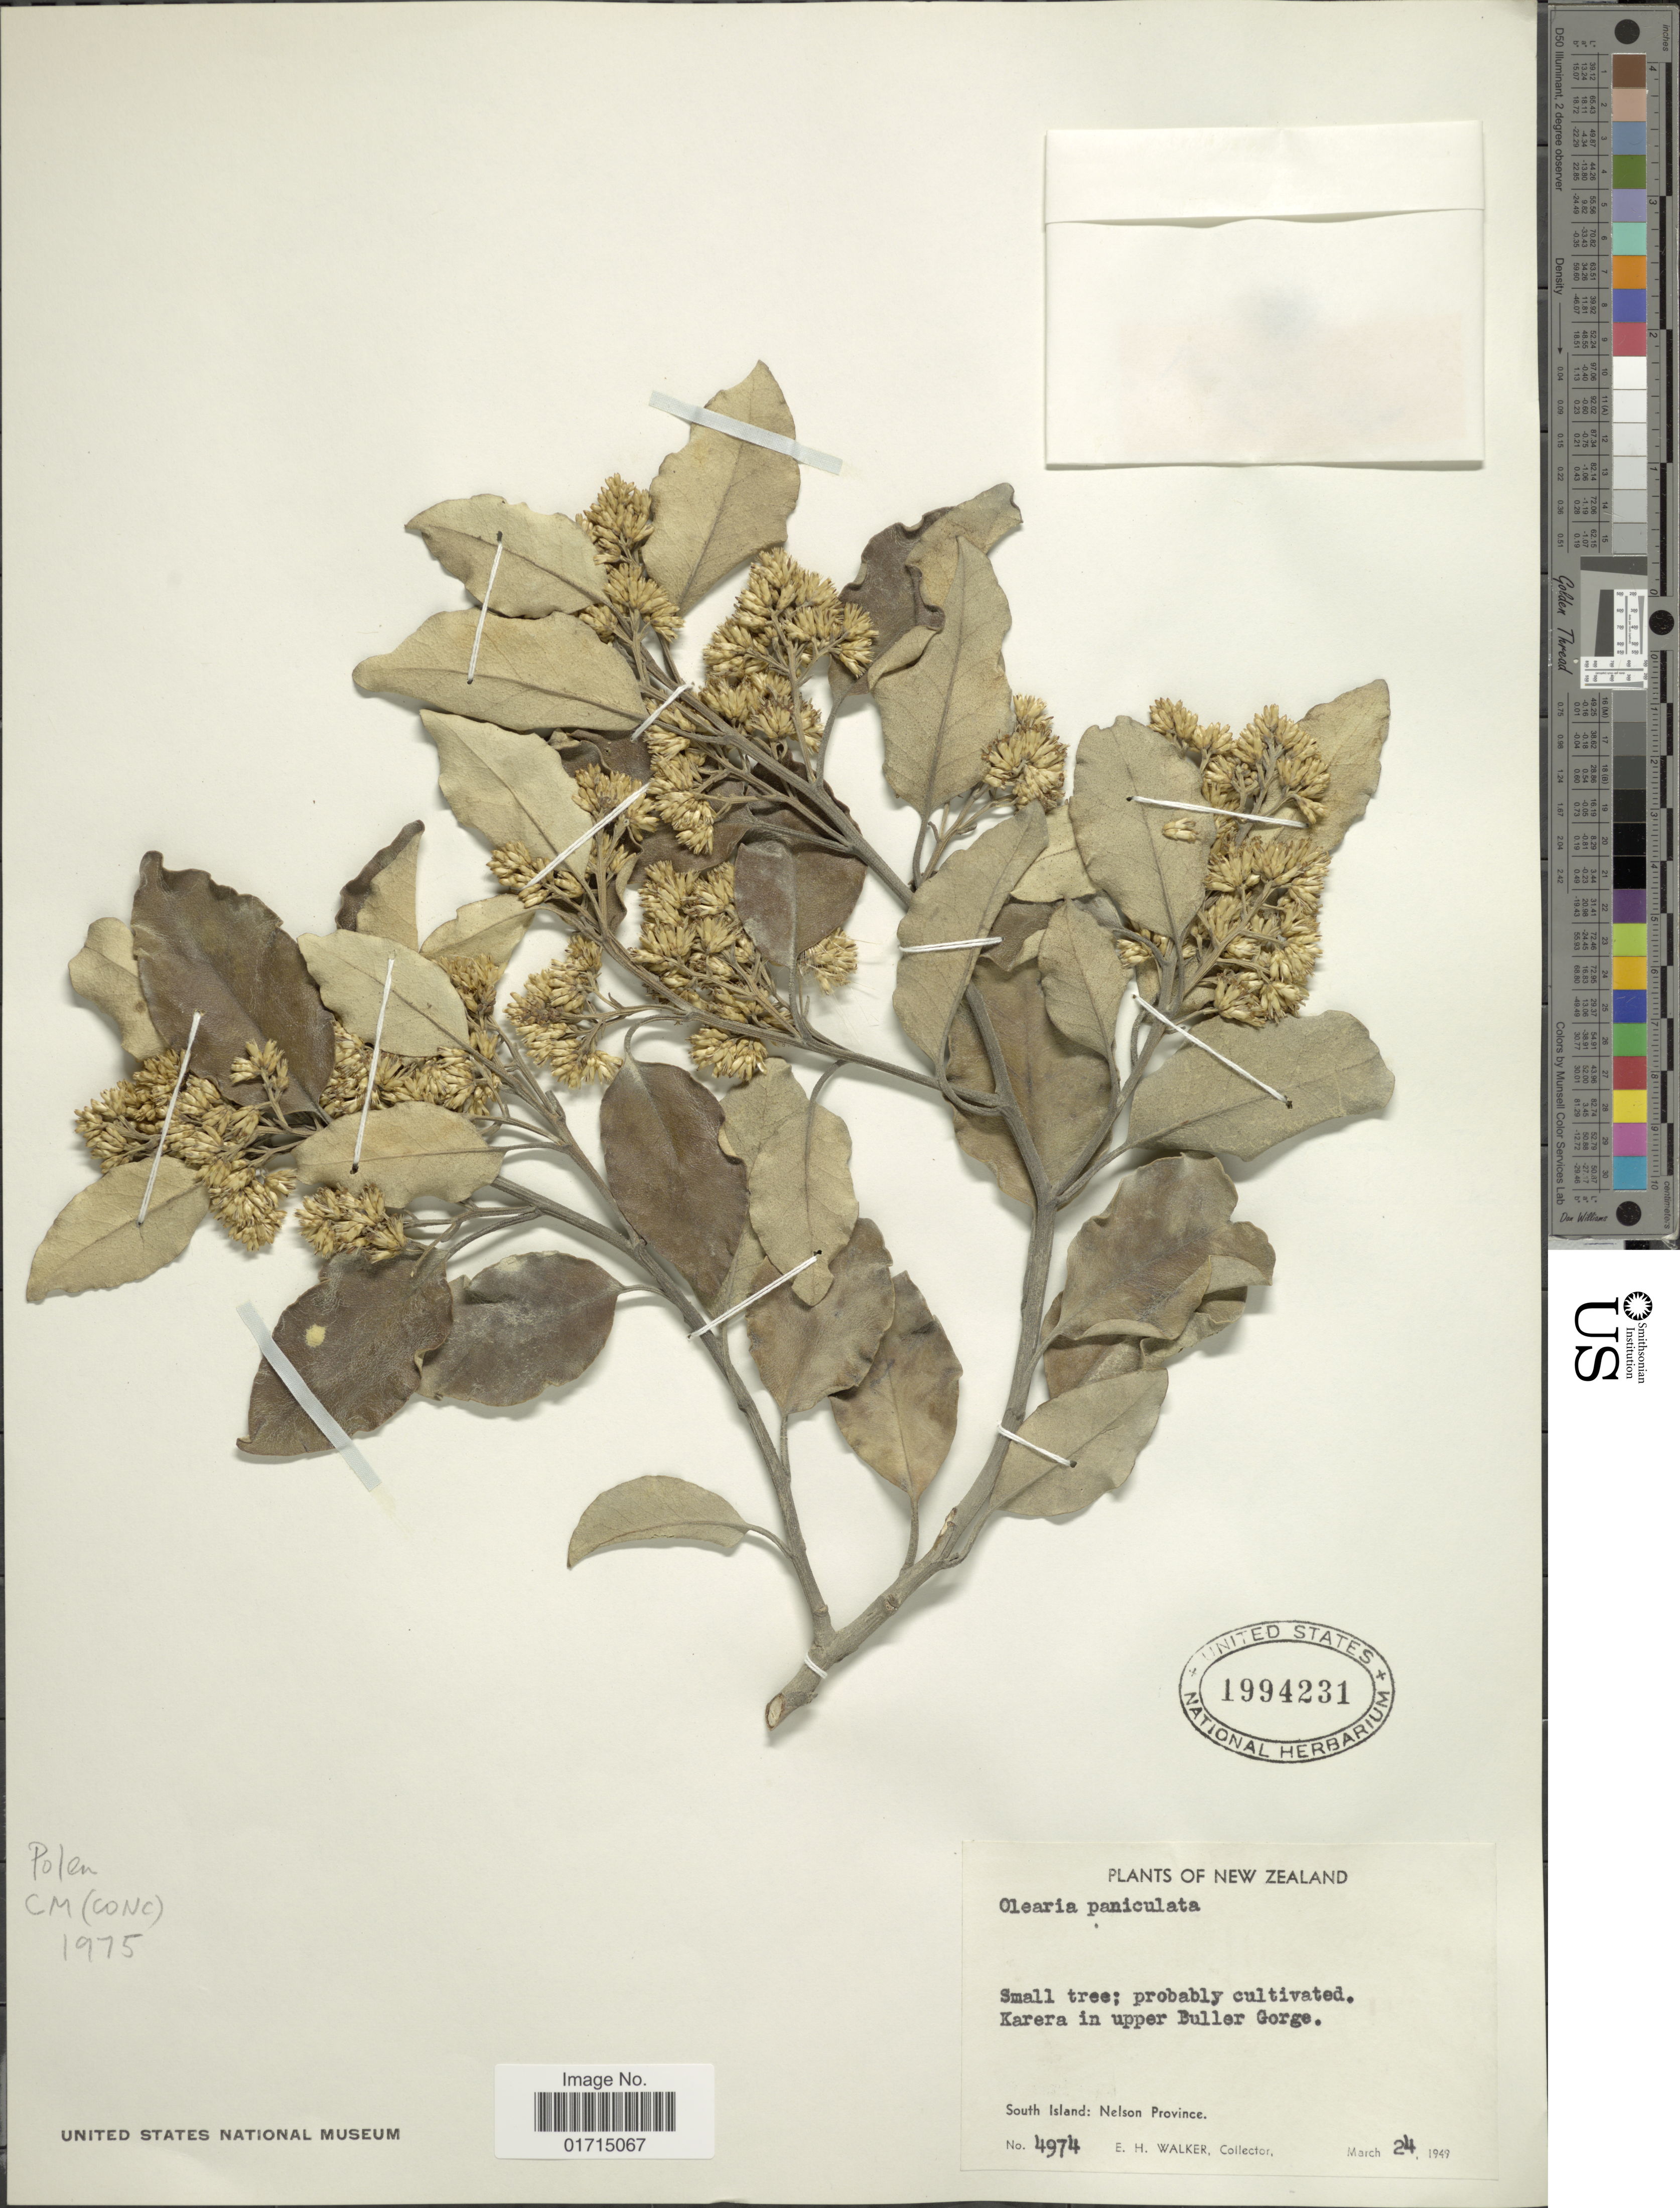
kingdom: Plantae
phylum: Tracheophyta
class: Magnoliopsida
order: Asterales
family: Asteraceae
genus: Olearia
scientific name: Olearia paniculata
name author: Druce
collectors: E. H. Walker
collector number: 4974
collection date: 1949-03-24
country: New Zealand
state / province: Nelson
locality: New Zealand. South Island: Nelson Province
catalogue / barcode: US 1994231